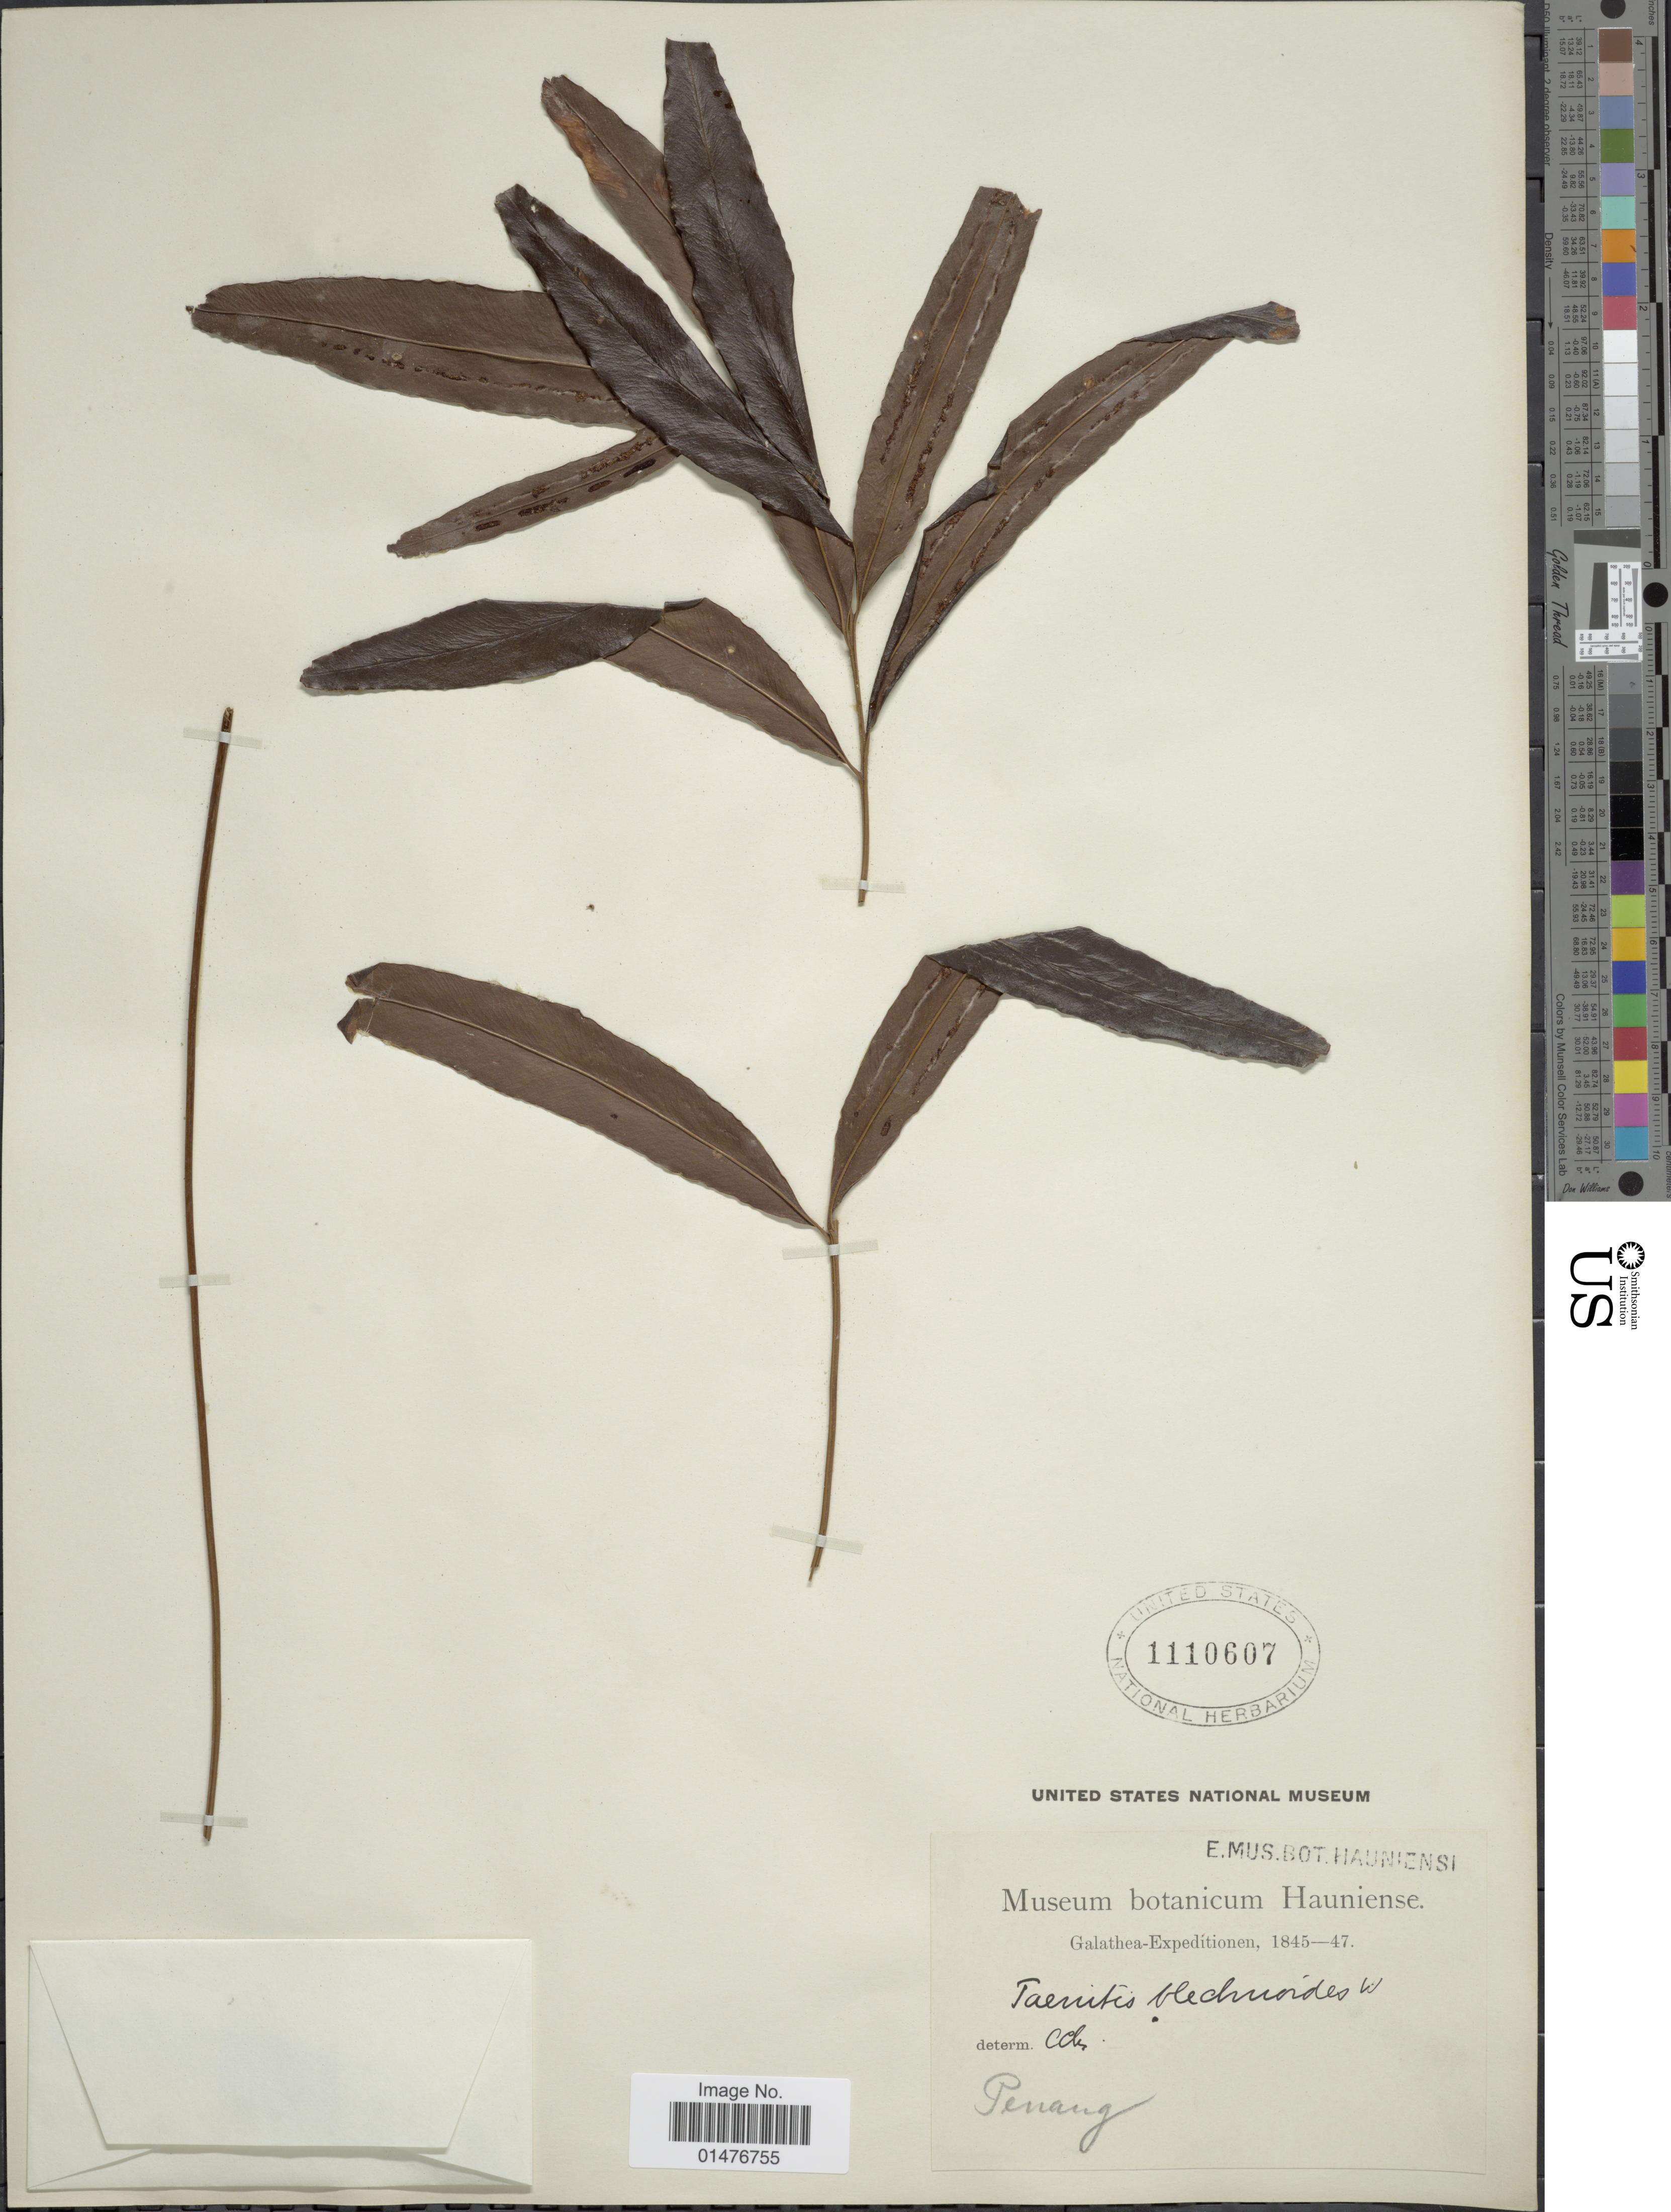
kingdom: Plantae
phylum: Tracheophyta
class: Polypodiopsida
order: Polypodiales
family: Pteridaceae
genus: Taenitis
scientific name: Taenitis blechnoides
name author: (Willd.) Sw.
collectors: Galathea Expedition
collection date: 1845/1847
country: Malaysia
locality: Penang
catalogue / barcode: US 1110607